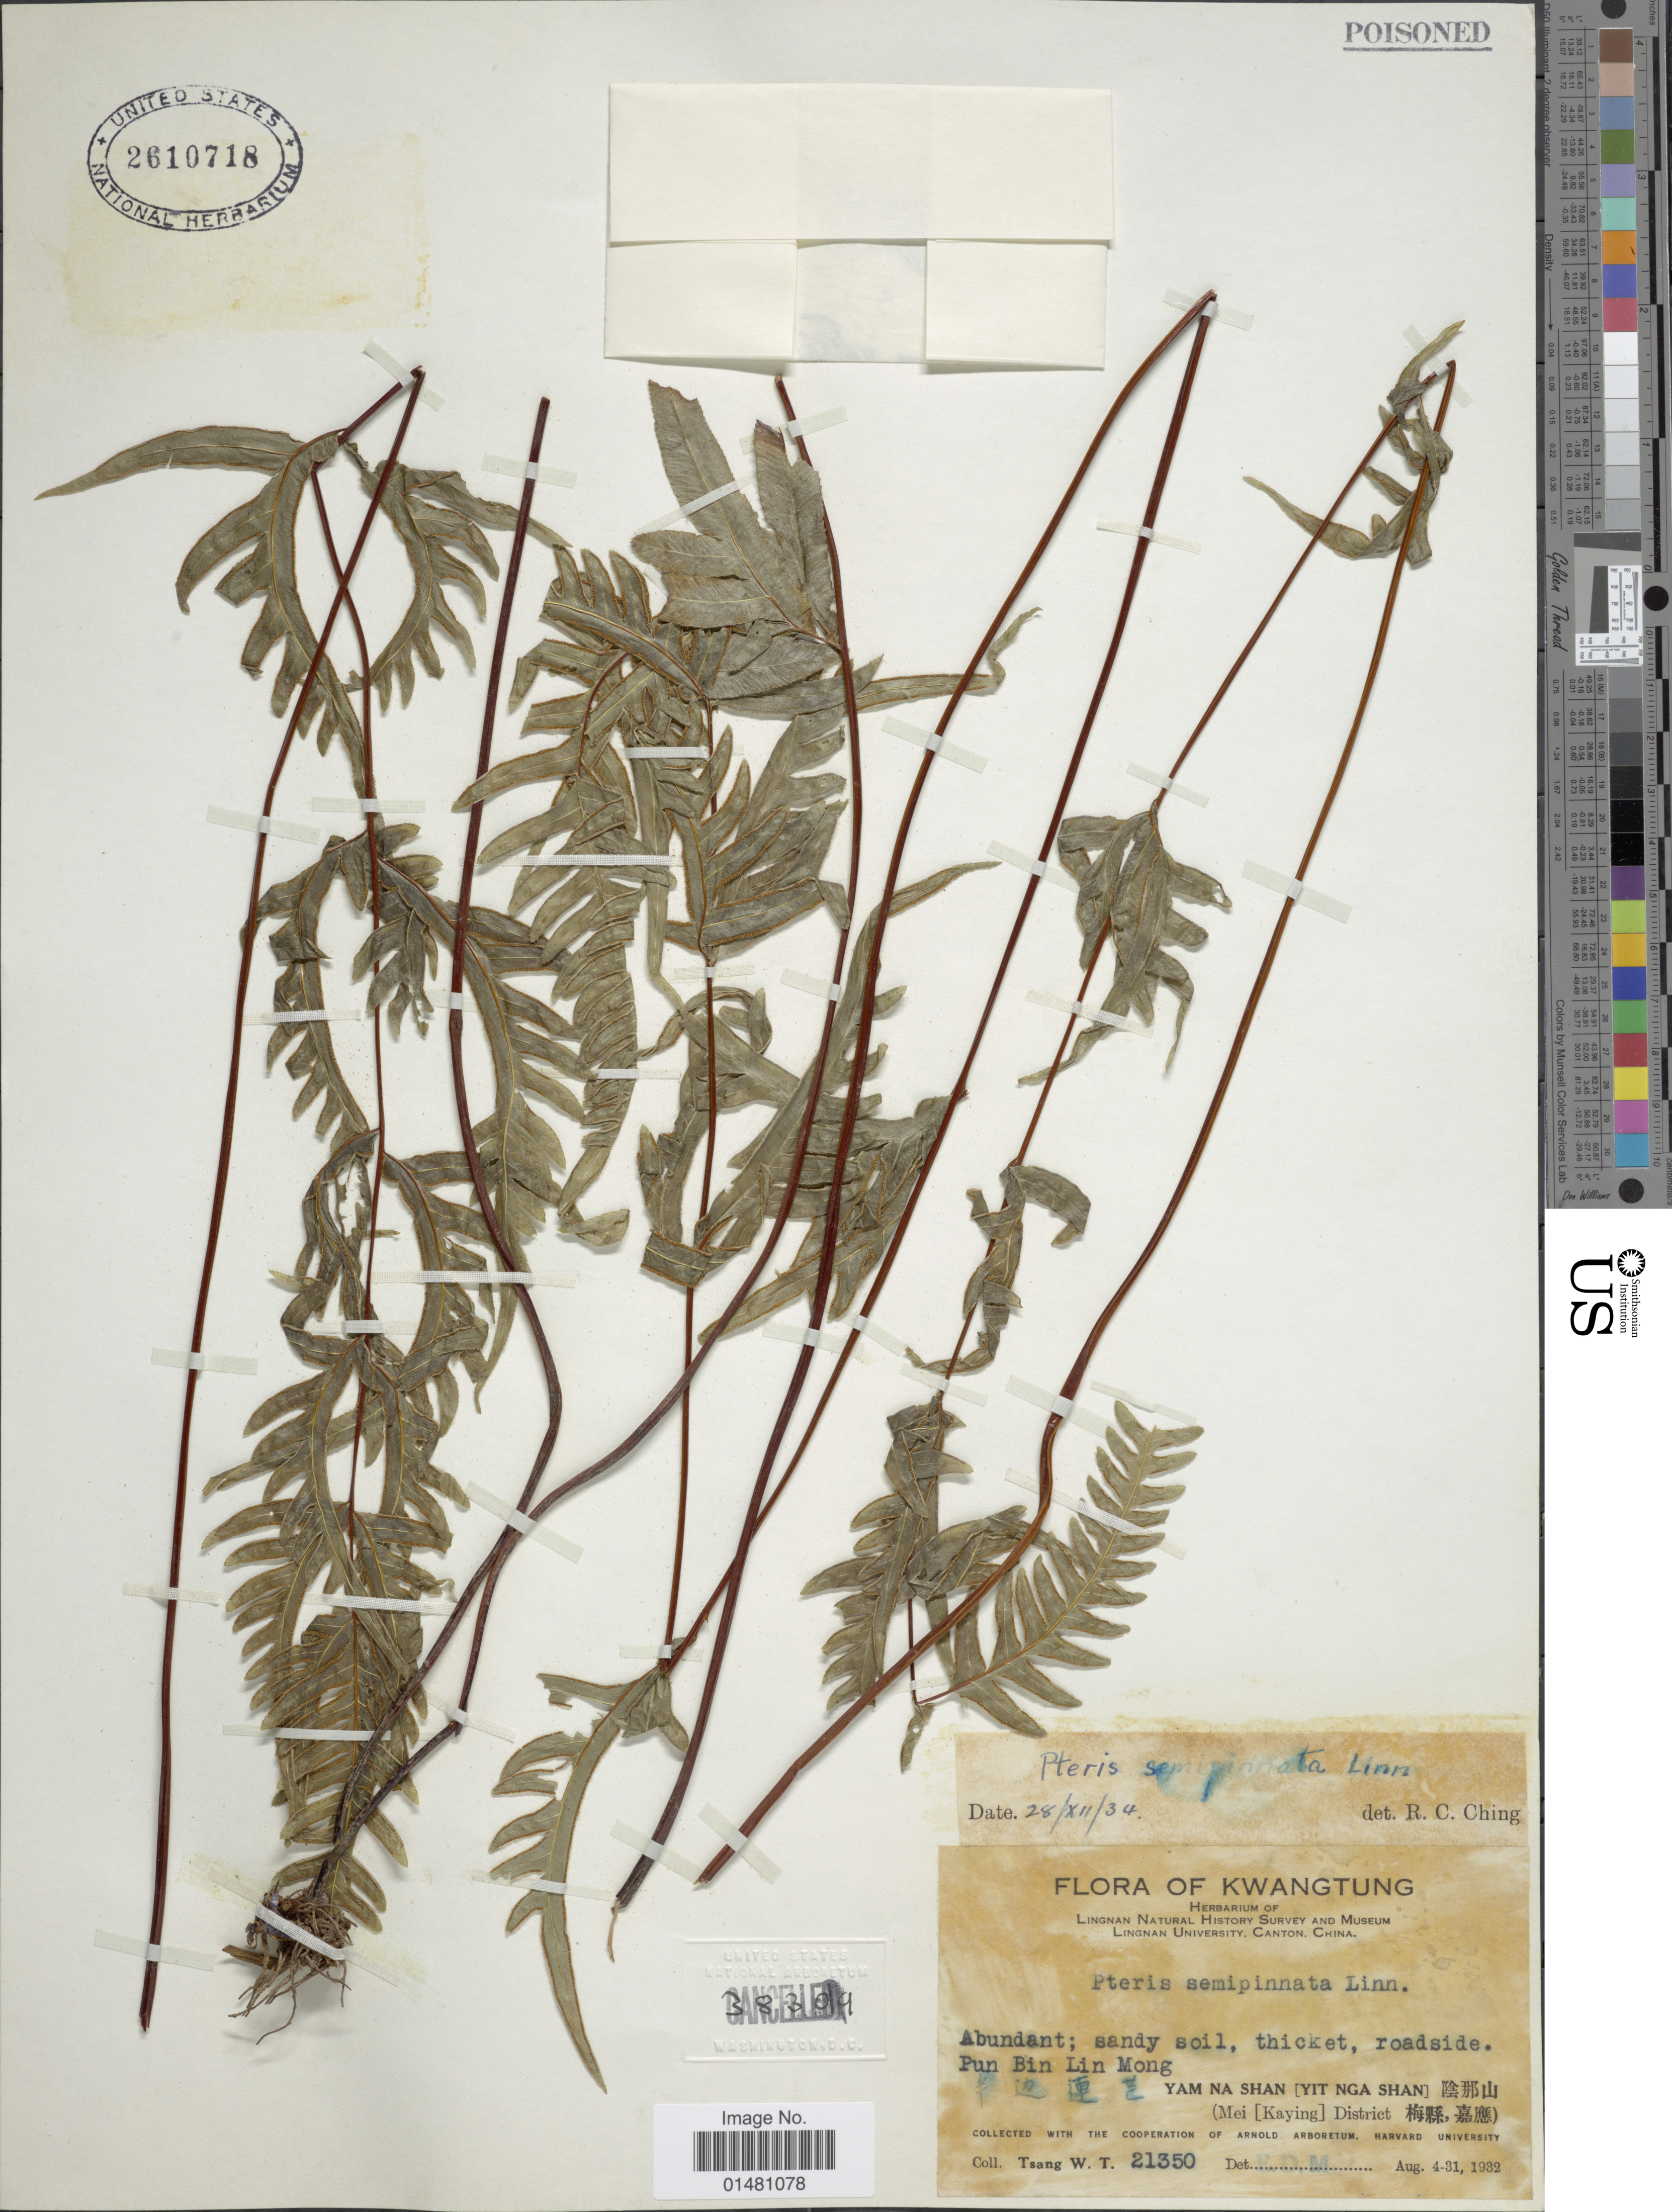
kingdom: Plantae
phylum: Tracheophyta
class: Polypodiopsida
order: Polypodiales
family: Pteridaceae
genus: Pteris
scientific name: Pteris semipinnata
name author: L.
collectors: W. T. Tsang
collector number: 21350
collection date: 1932-08-04/1932-08-31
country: China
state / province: Guangdong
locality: Kwangtung, roadside Pun Bin Lin Mong X, Yam Na Shan [Yit Nga Shan] X, (mei [Kaying] District X)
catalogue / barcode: US 2610718